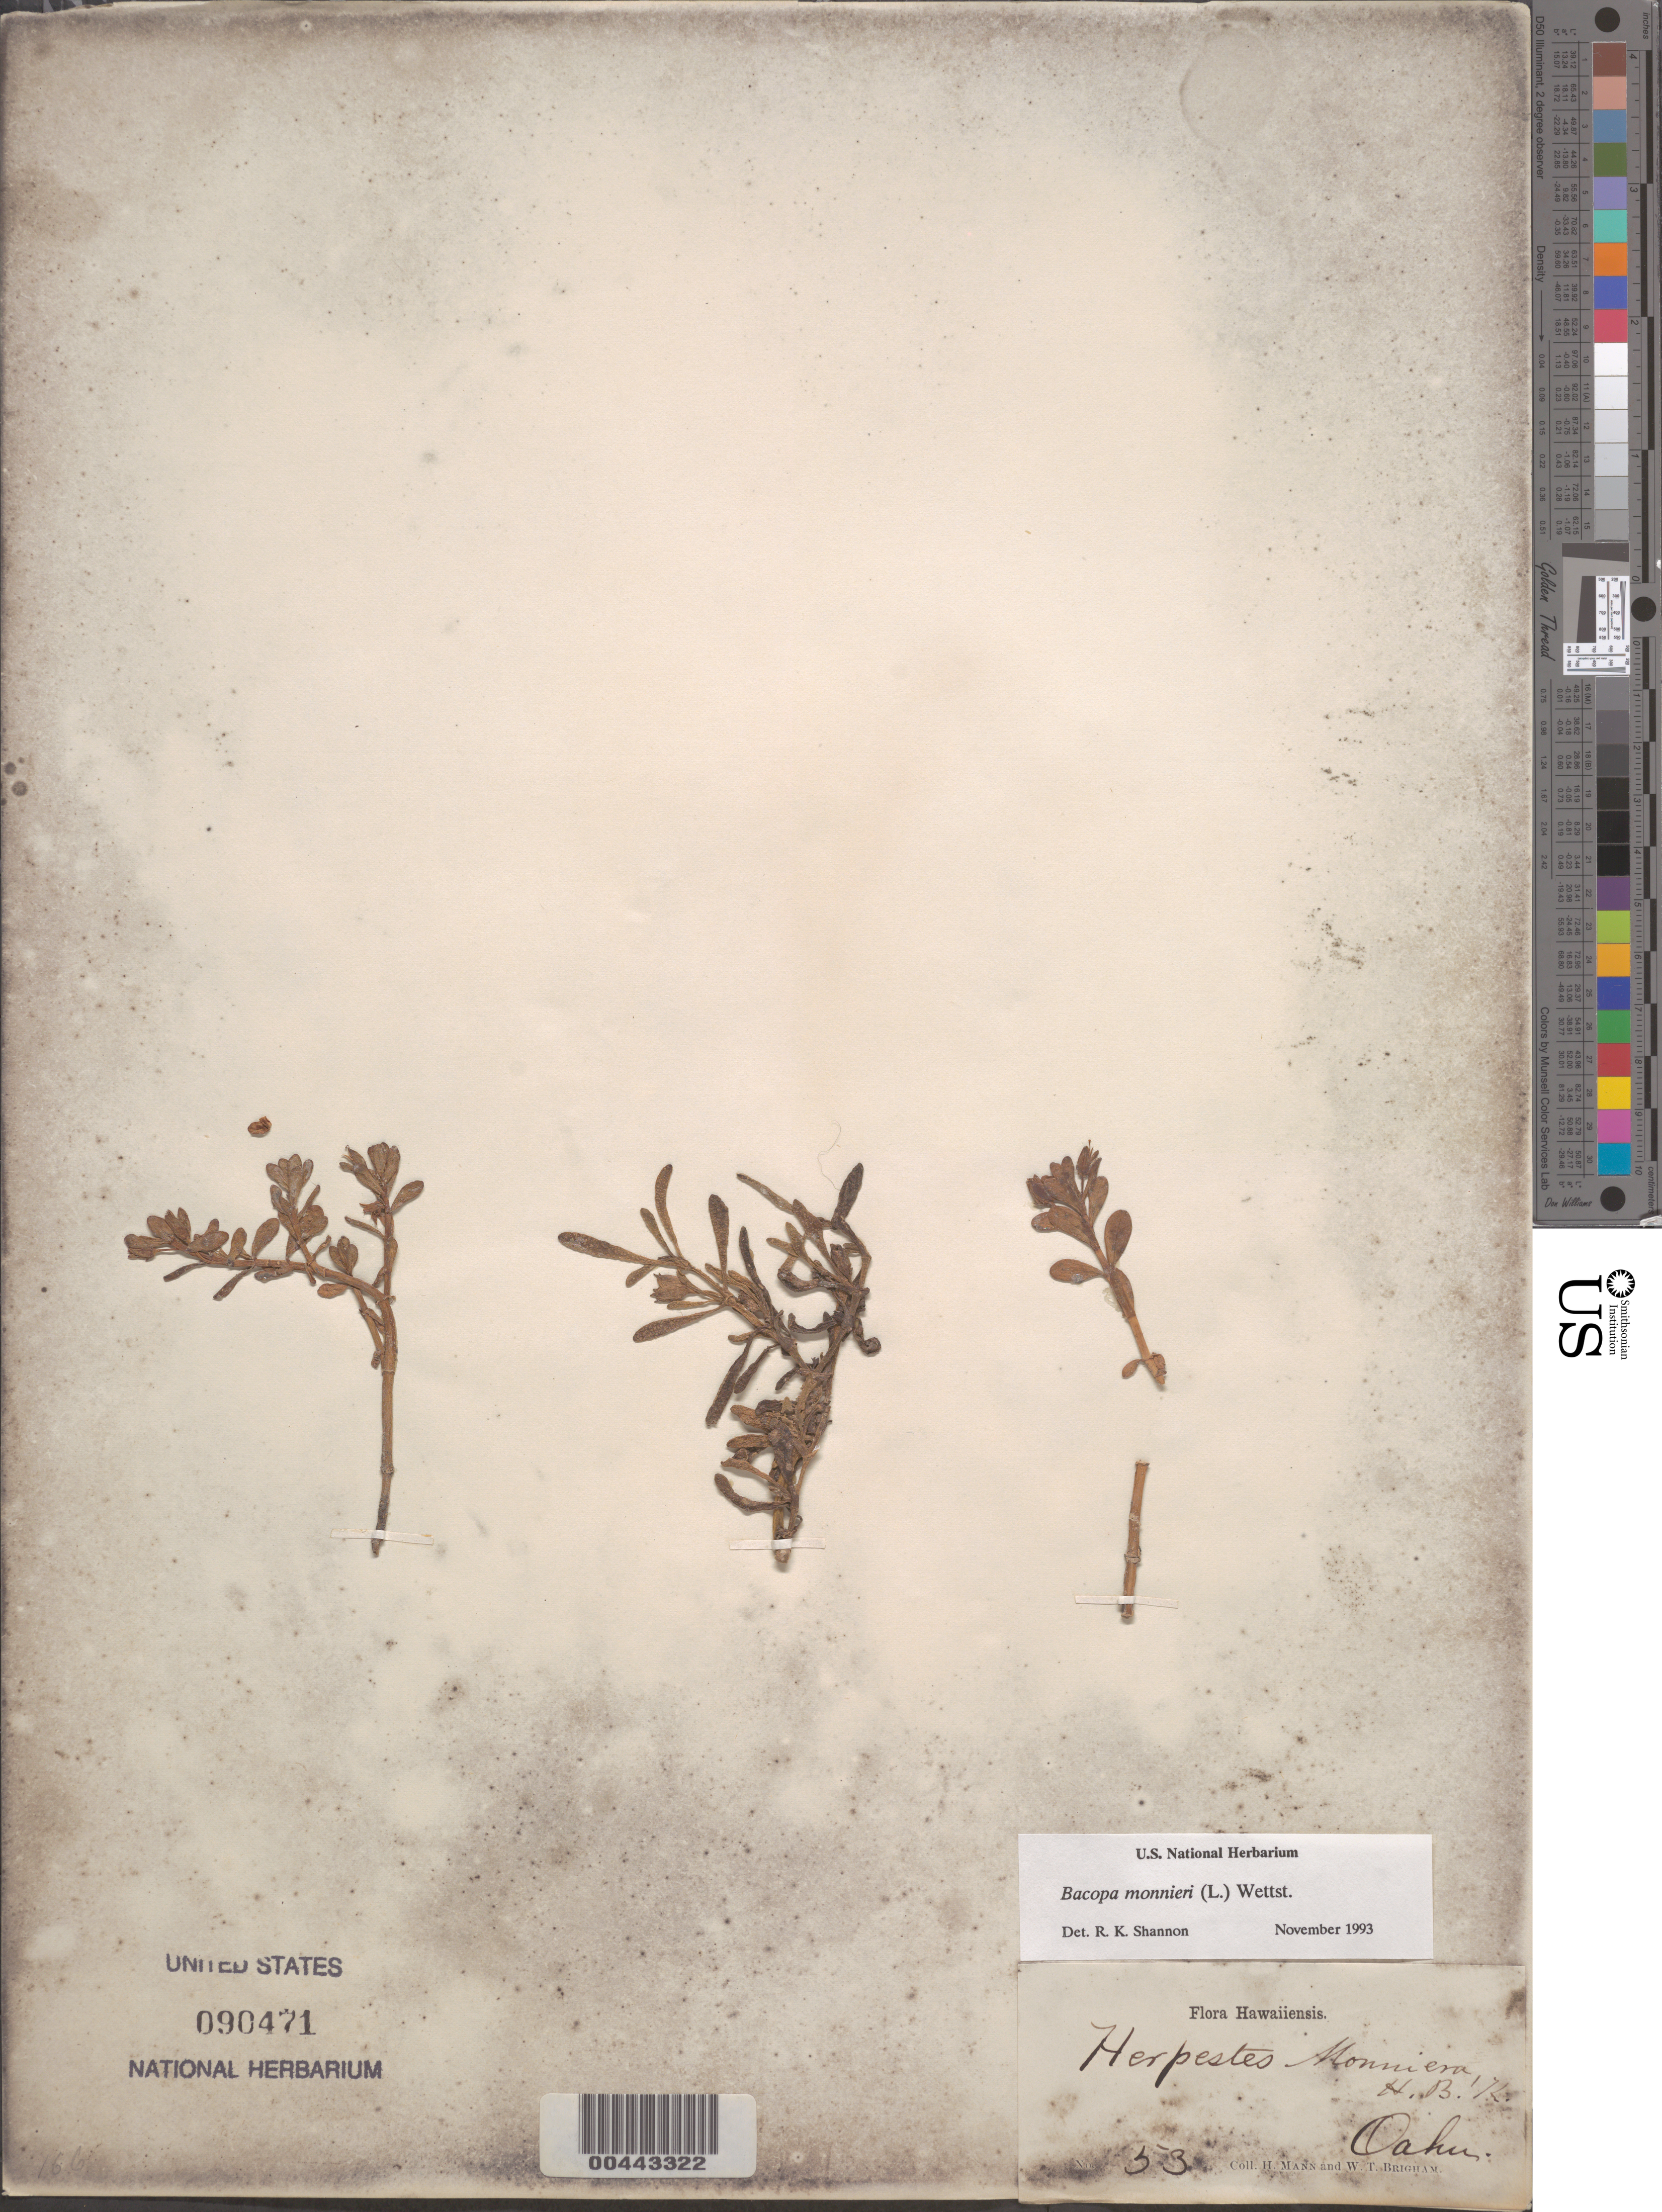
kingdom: Plantae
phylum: Tracheophyta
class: Magnoliopsida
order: Lamiales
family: Plantaginaceae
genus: Bacopa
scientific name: Bacopa monnieri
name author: (L.) Wettst.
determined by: Shannon, R. K., (UNITED STATES)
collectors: H. Mann & W. T. Brigham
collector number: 553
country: United States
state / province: Hawaii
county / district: Honolulu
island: Oahu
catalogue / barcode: US 90471